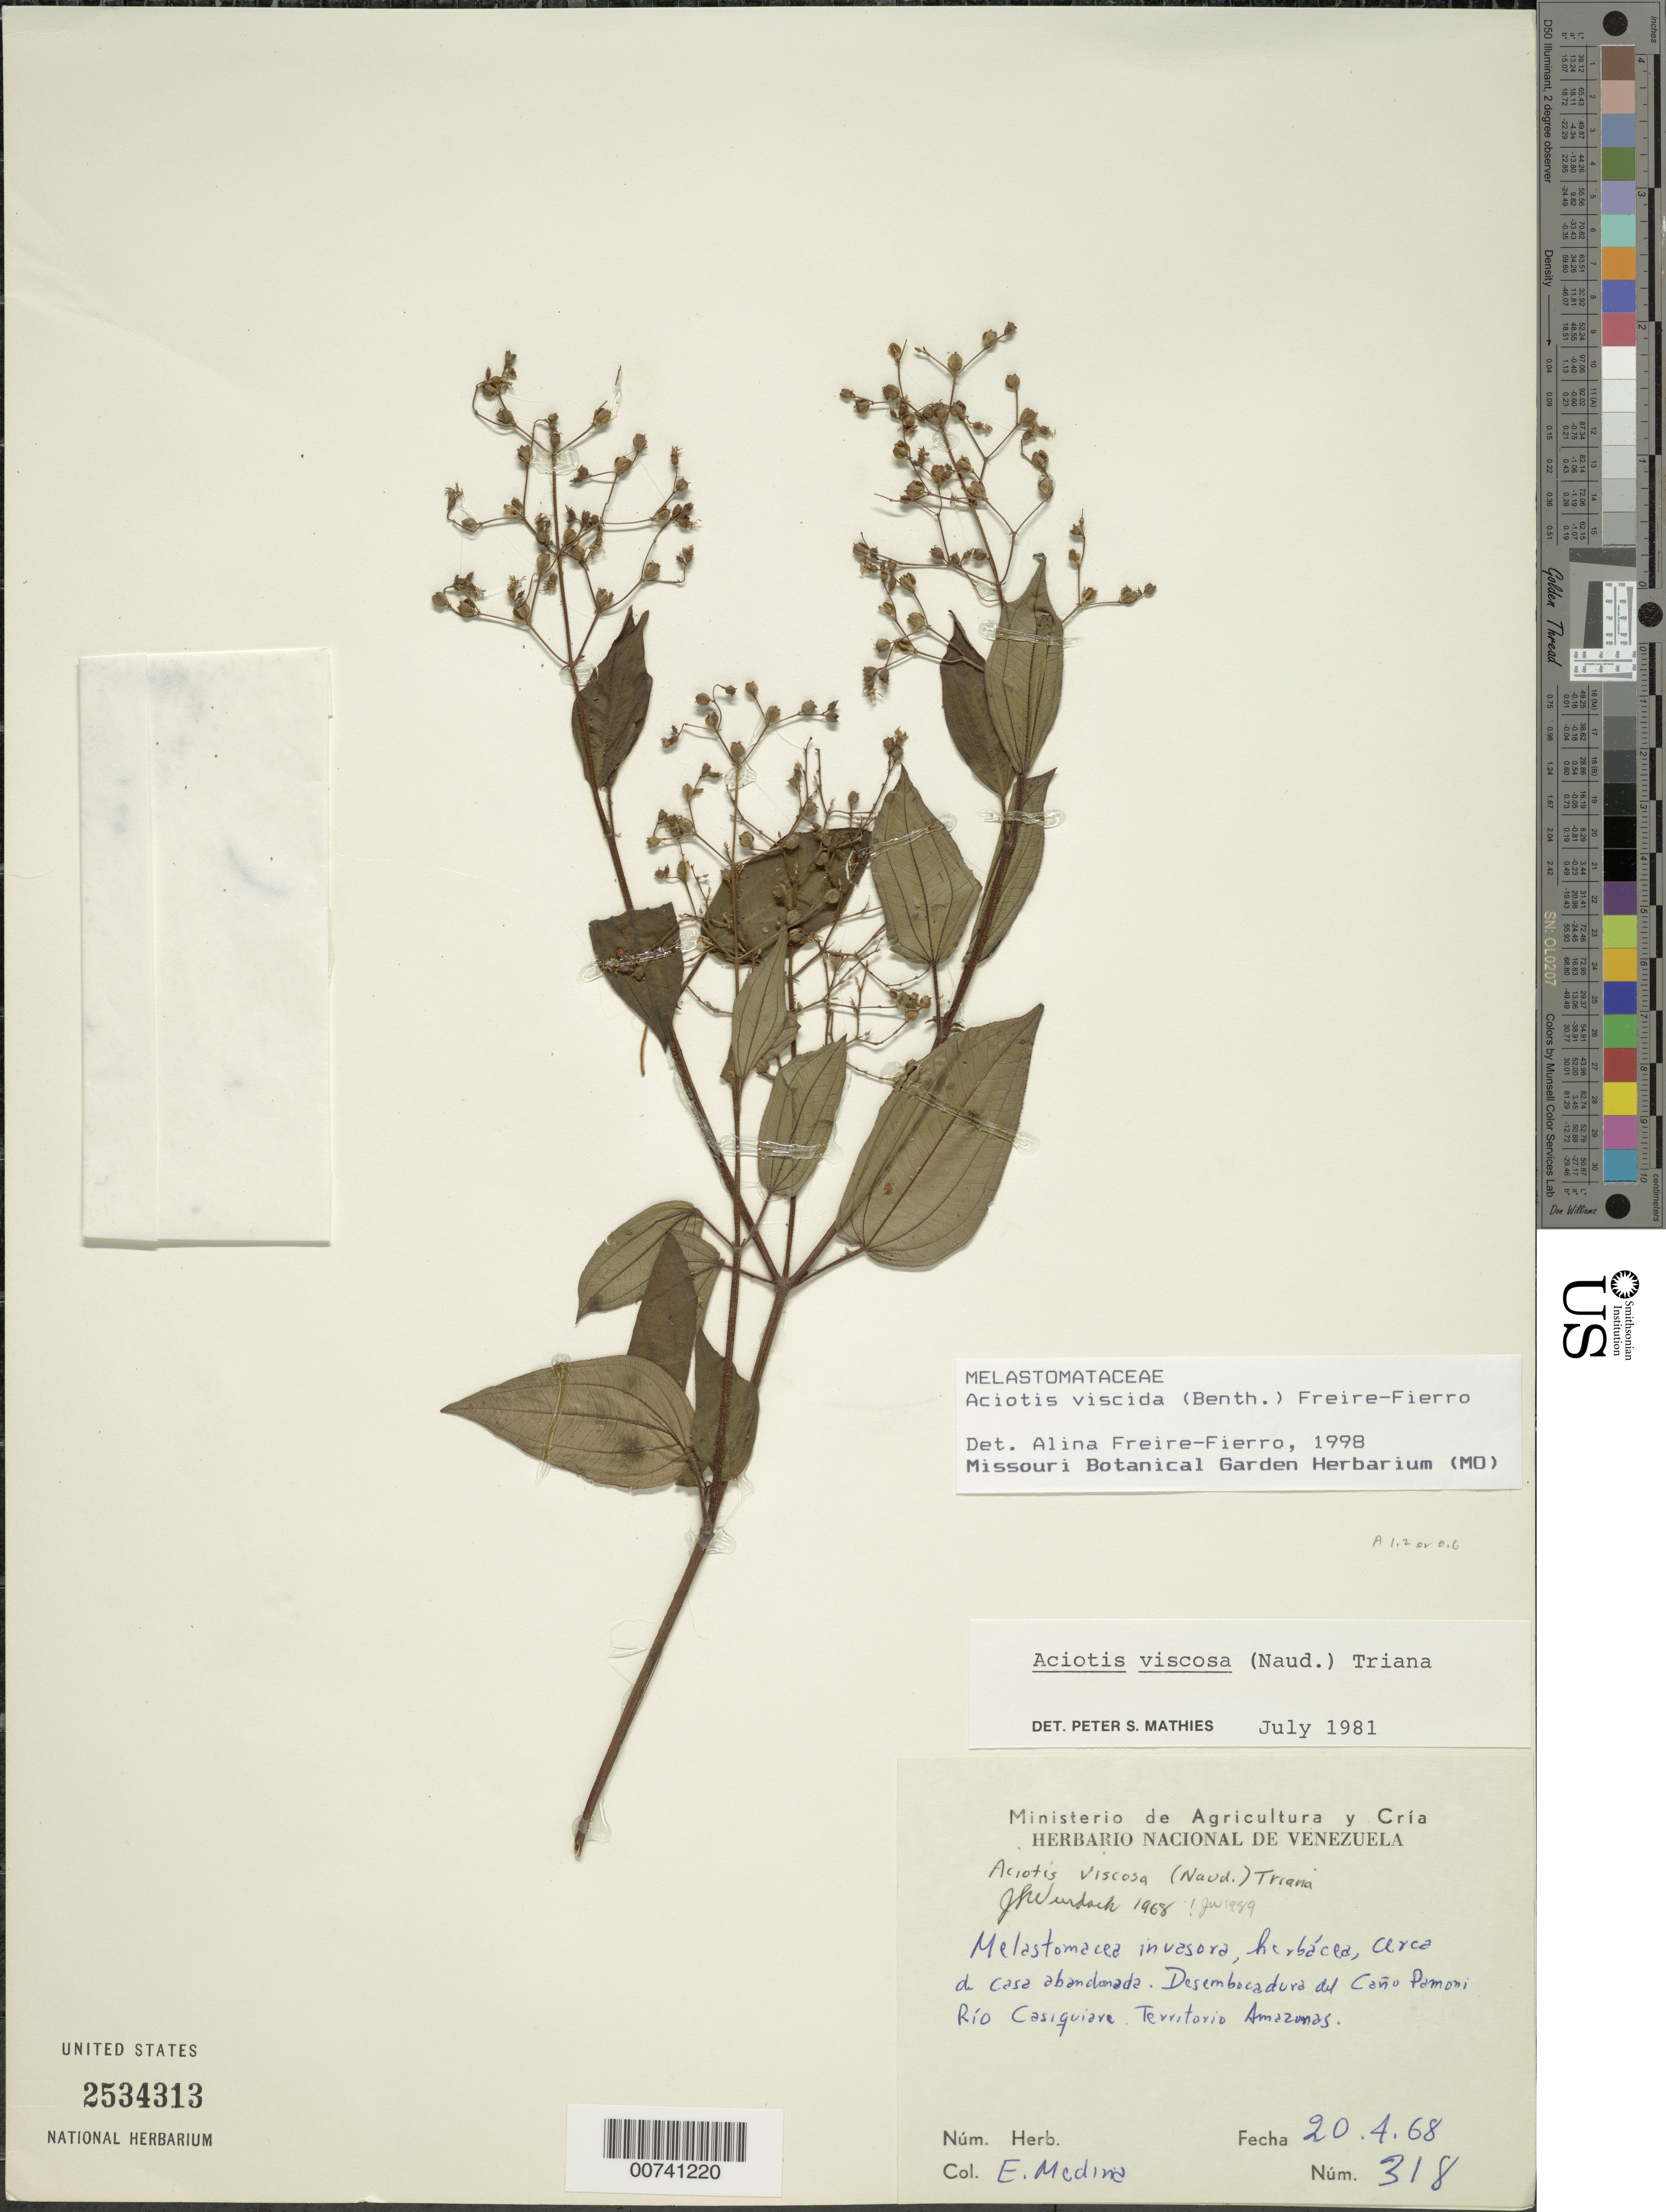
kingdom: Plantae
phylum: Tracheophyta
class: Magnoliopsida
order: Myrtales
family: Melastomataceae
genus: Aciotis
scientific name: Aciotis viscida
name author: (Benth.) Freire-Fierro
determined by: Freire-Fierro, A.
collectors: E. Medina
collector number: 318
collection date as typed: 20-Apr-68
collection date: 1968-04-20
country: Venezuela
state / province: Amazonas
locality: Río Casiquiare, Caño Pamoni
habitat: near abandoned house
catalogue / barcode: US 2534313